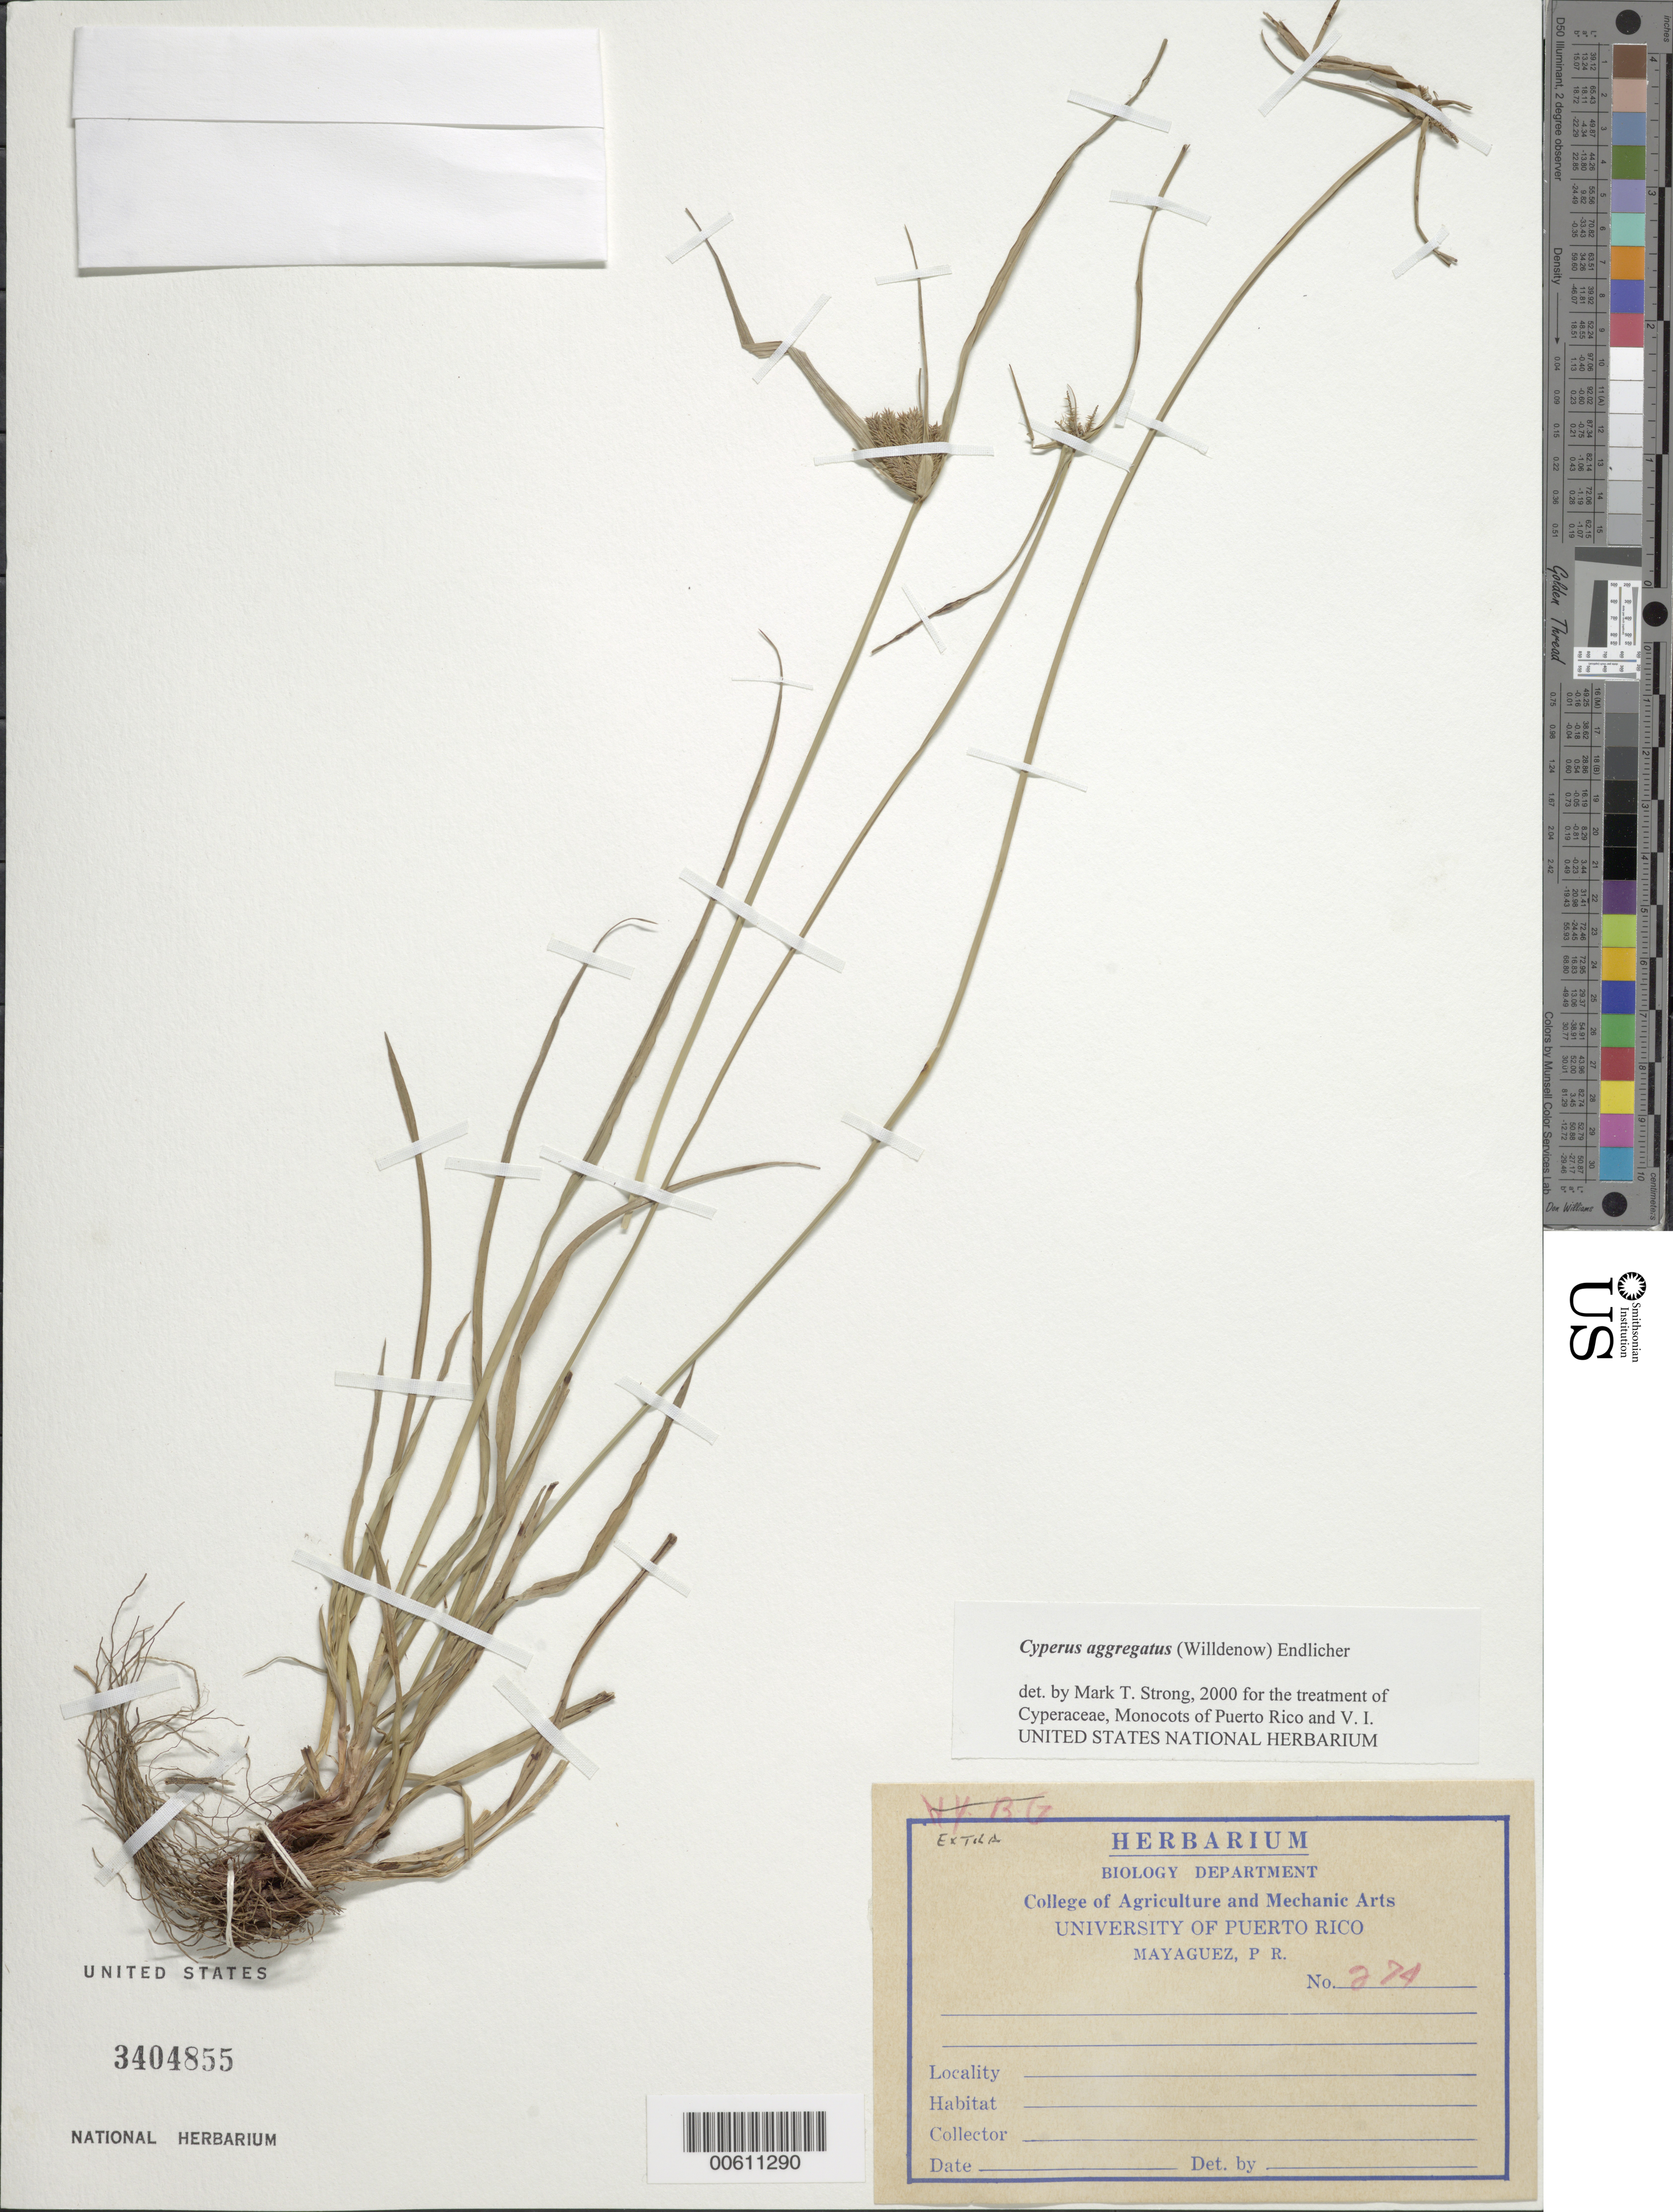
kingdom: Plantae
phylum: Tracheophyta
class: Liliopsida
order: Poales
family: Cyperaceae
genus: Cyperus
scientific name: Cyperus aggregatus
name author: (Willd.) Endl.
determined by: Strong, M. T., (US), Smithsonian Institution - National Museum of Natural History (UNITED STATES)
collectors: A. González Más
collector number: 274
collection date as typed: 18 Jul 1960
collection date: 1960-07-18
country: Puerto Rico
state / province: Dorado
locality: Dorado: To Cerro Gordo, Rd. 693, km 11.3.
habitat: Roadside lawn.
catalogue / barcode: US 3404855